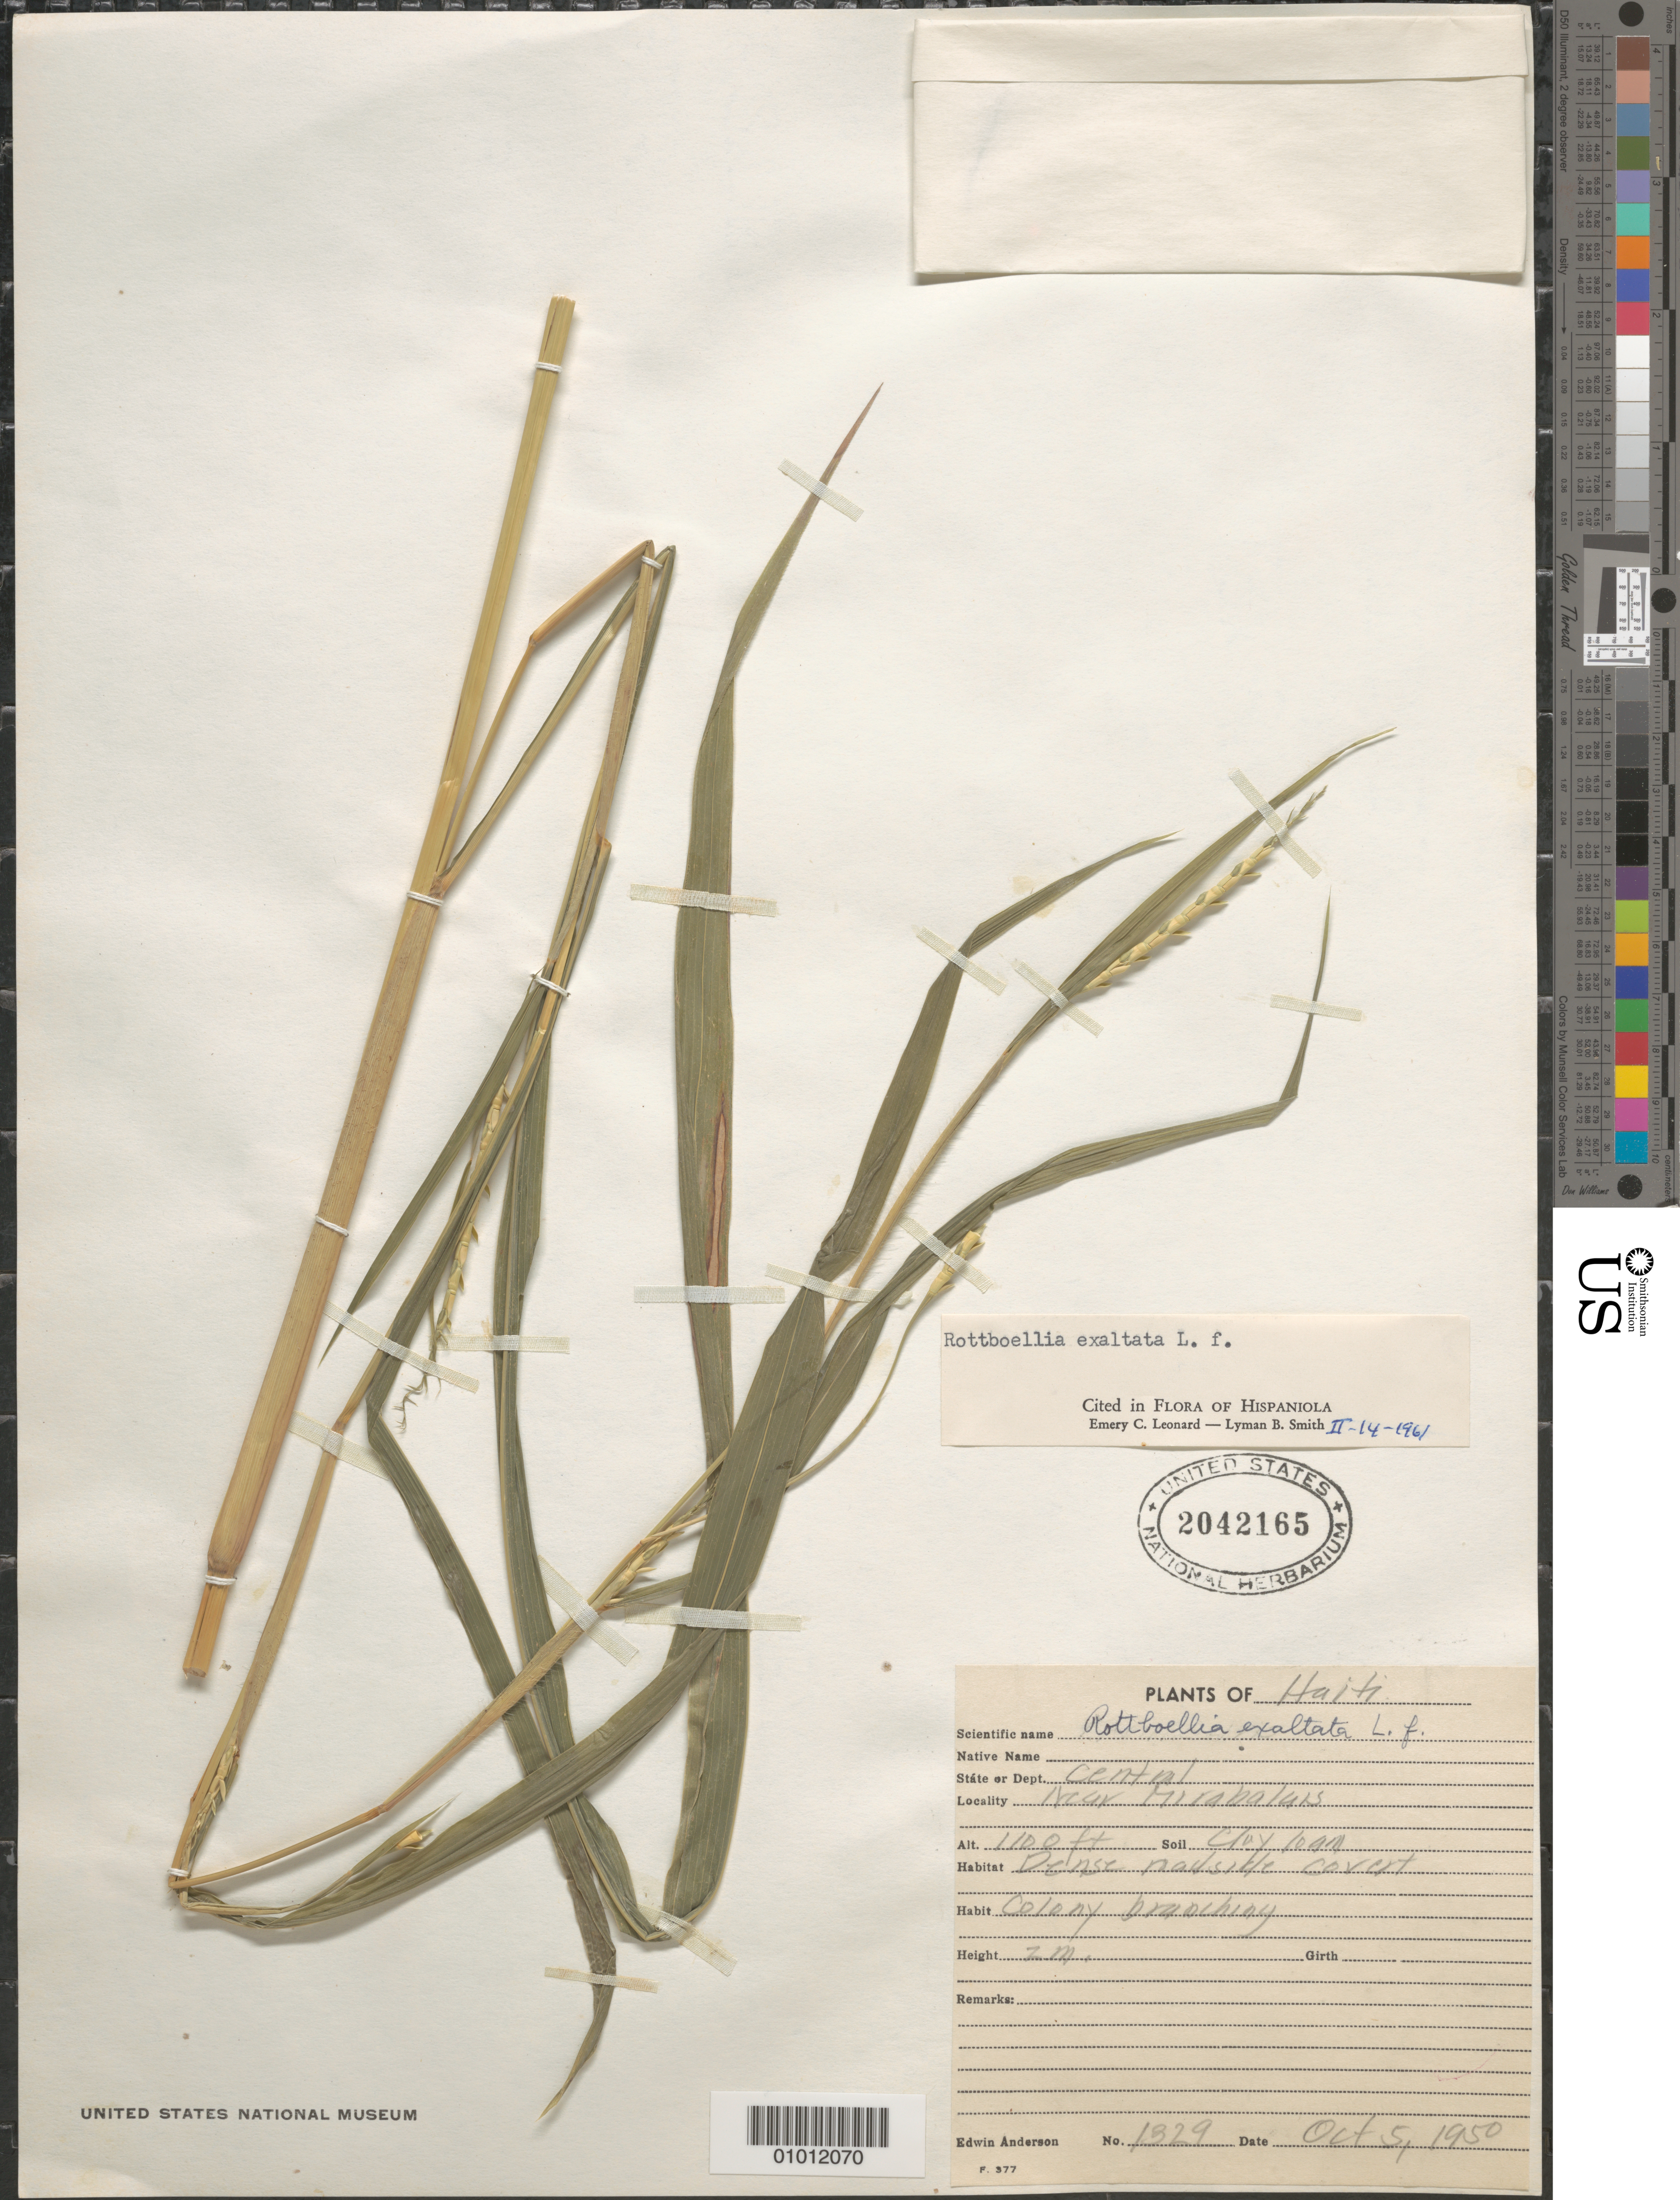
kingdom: Plantae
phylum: Tracheophyta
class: Liliopsida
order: Poales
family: Poaceae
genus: Rottboellia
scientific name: Rottboellia cochinchinensis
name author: (Lour.) Clayton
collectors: E. Anderson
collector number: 1329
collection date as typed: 05 Oct 1950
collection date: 1950-10-05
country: Haiti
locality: Central, near Mirabalais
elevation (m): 335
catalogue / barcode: US 2042165